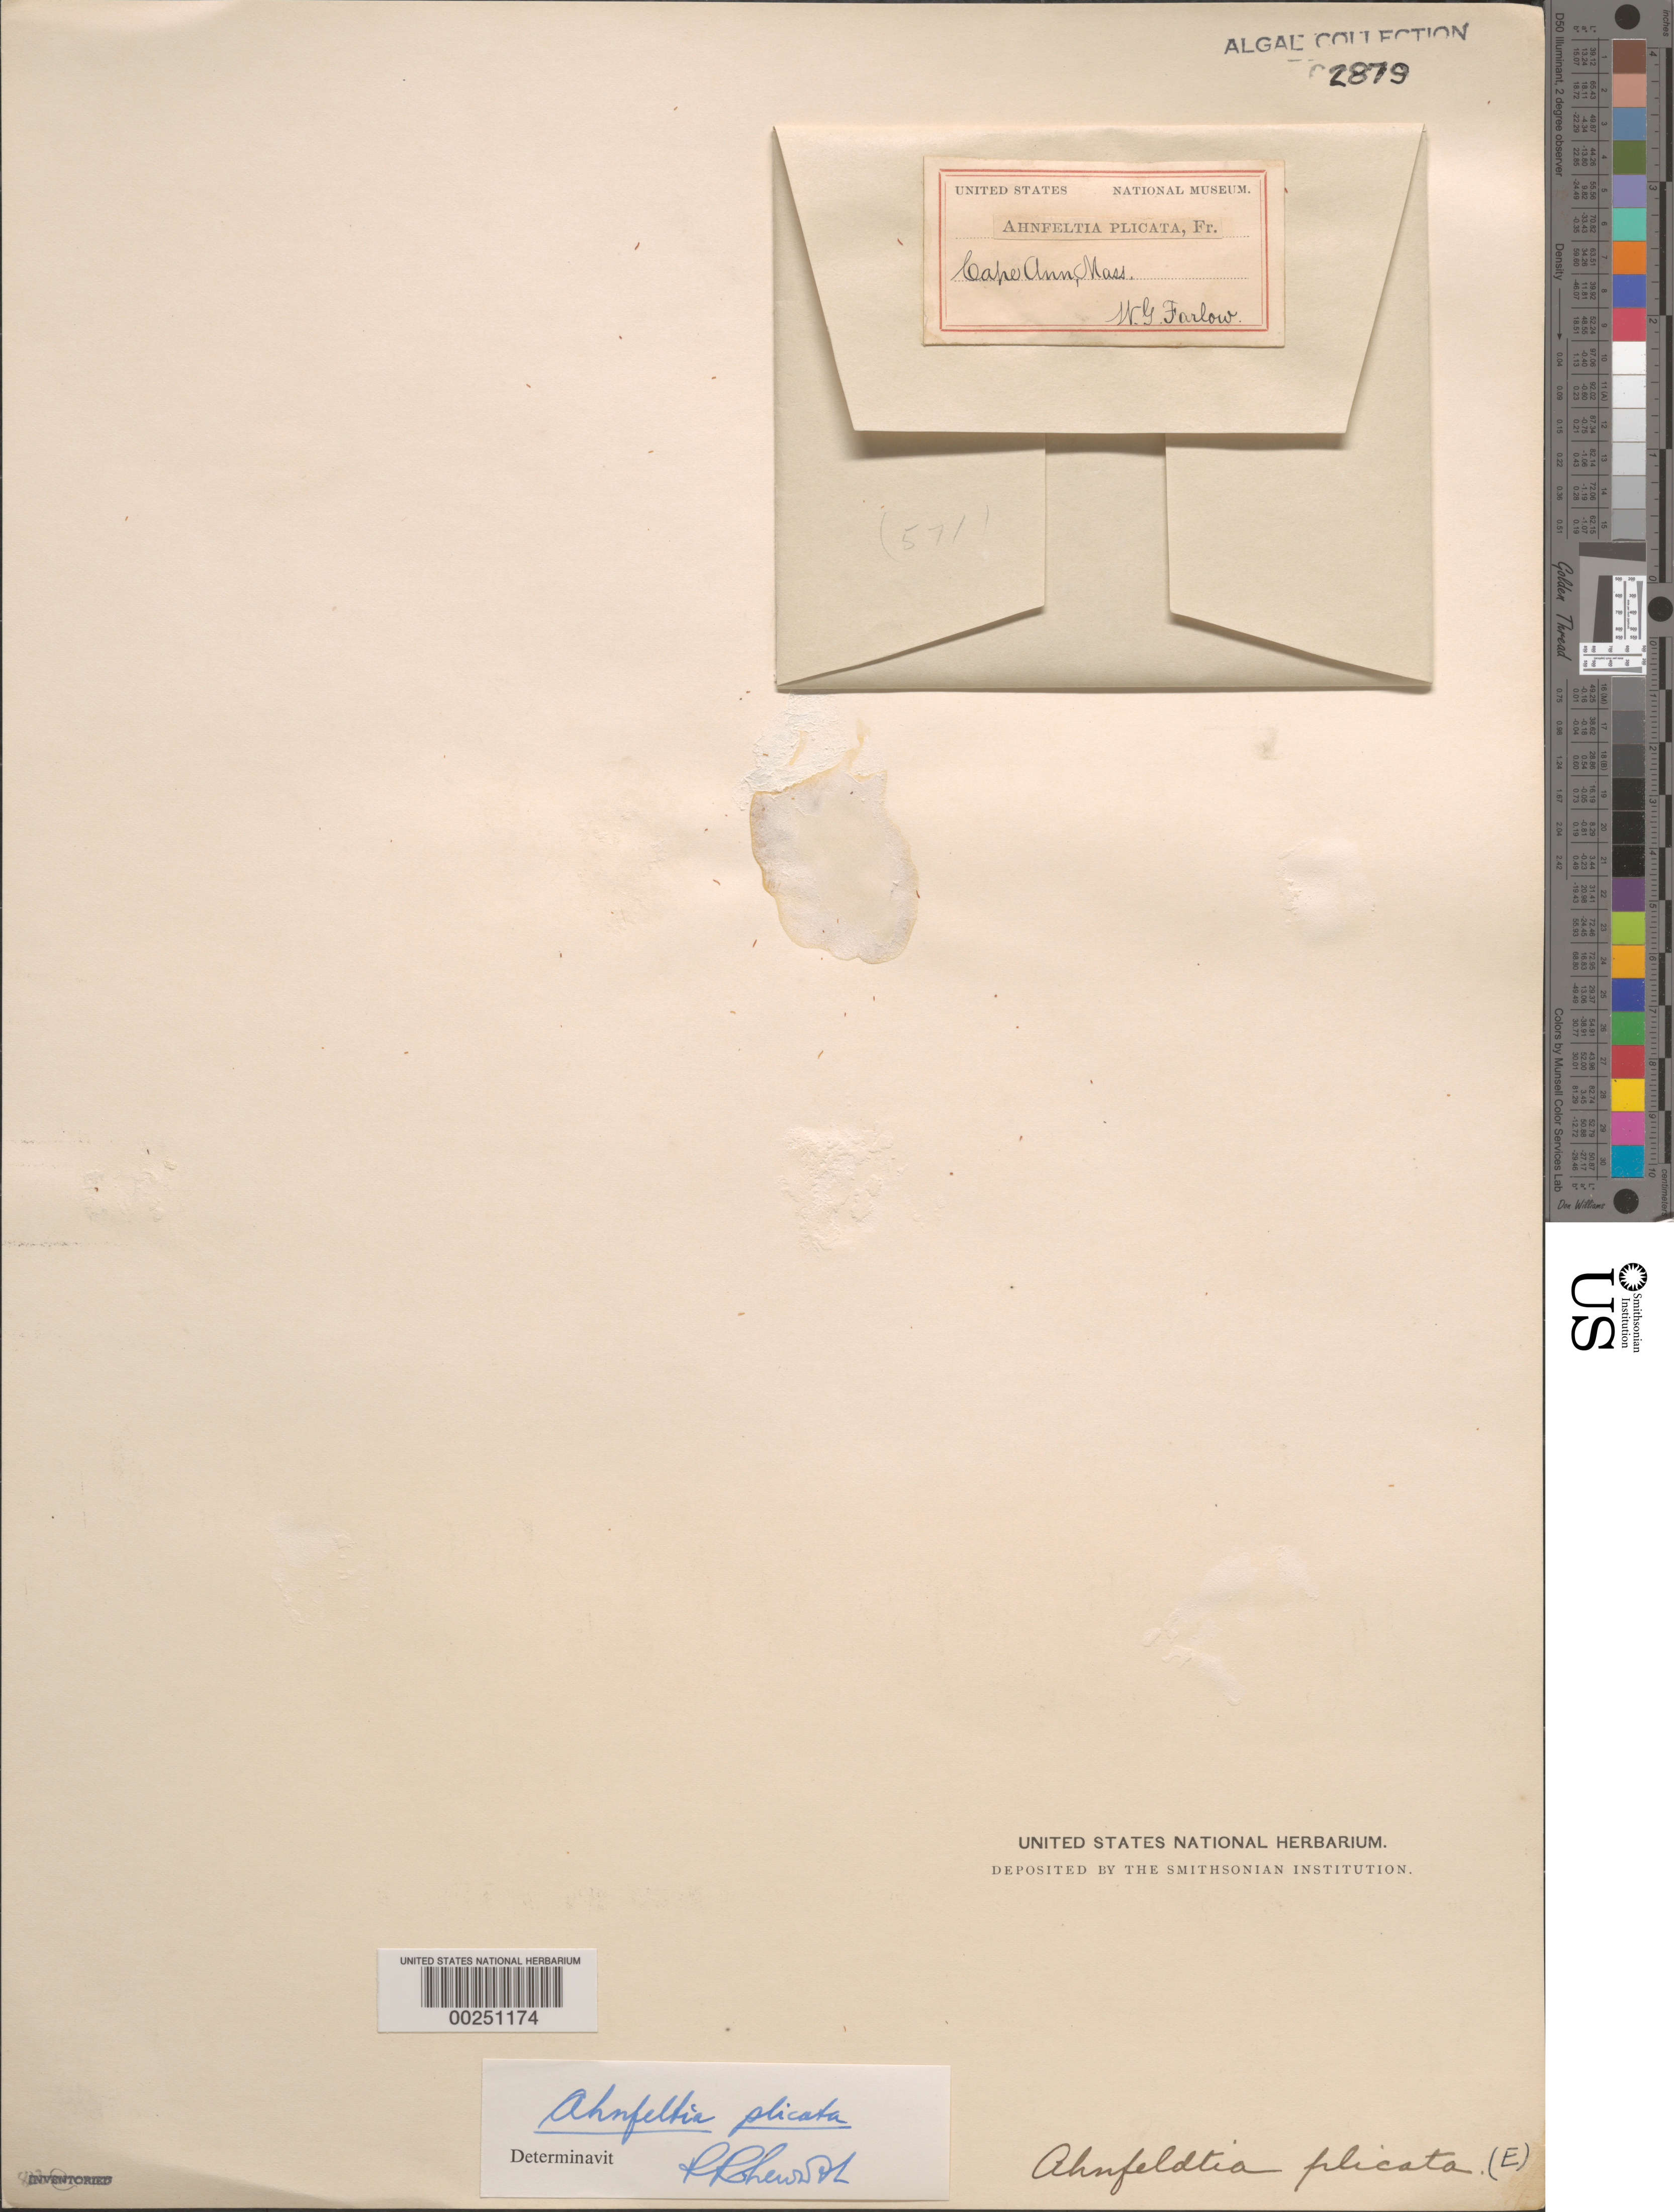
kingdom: Plantae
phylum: Rhodophyta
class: Florideophyceae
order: Ahnfeltiales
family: Ahnfeltiaceae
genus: Ahnfeltia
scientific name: Ahnfeltia plicata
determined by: Newroth, P. R.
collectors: W. G. Farlow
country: United States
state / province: Massachusetts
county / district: Essex County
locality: Cape Ann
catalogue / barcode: US 2879